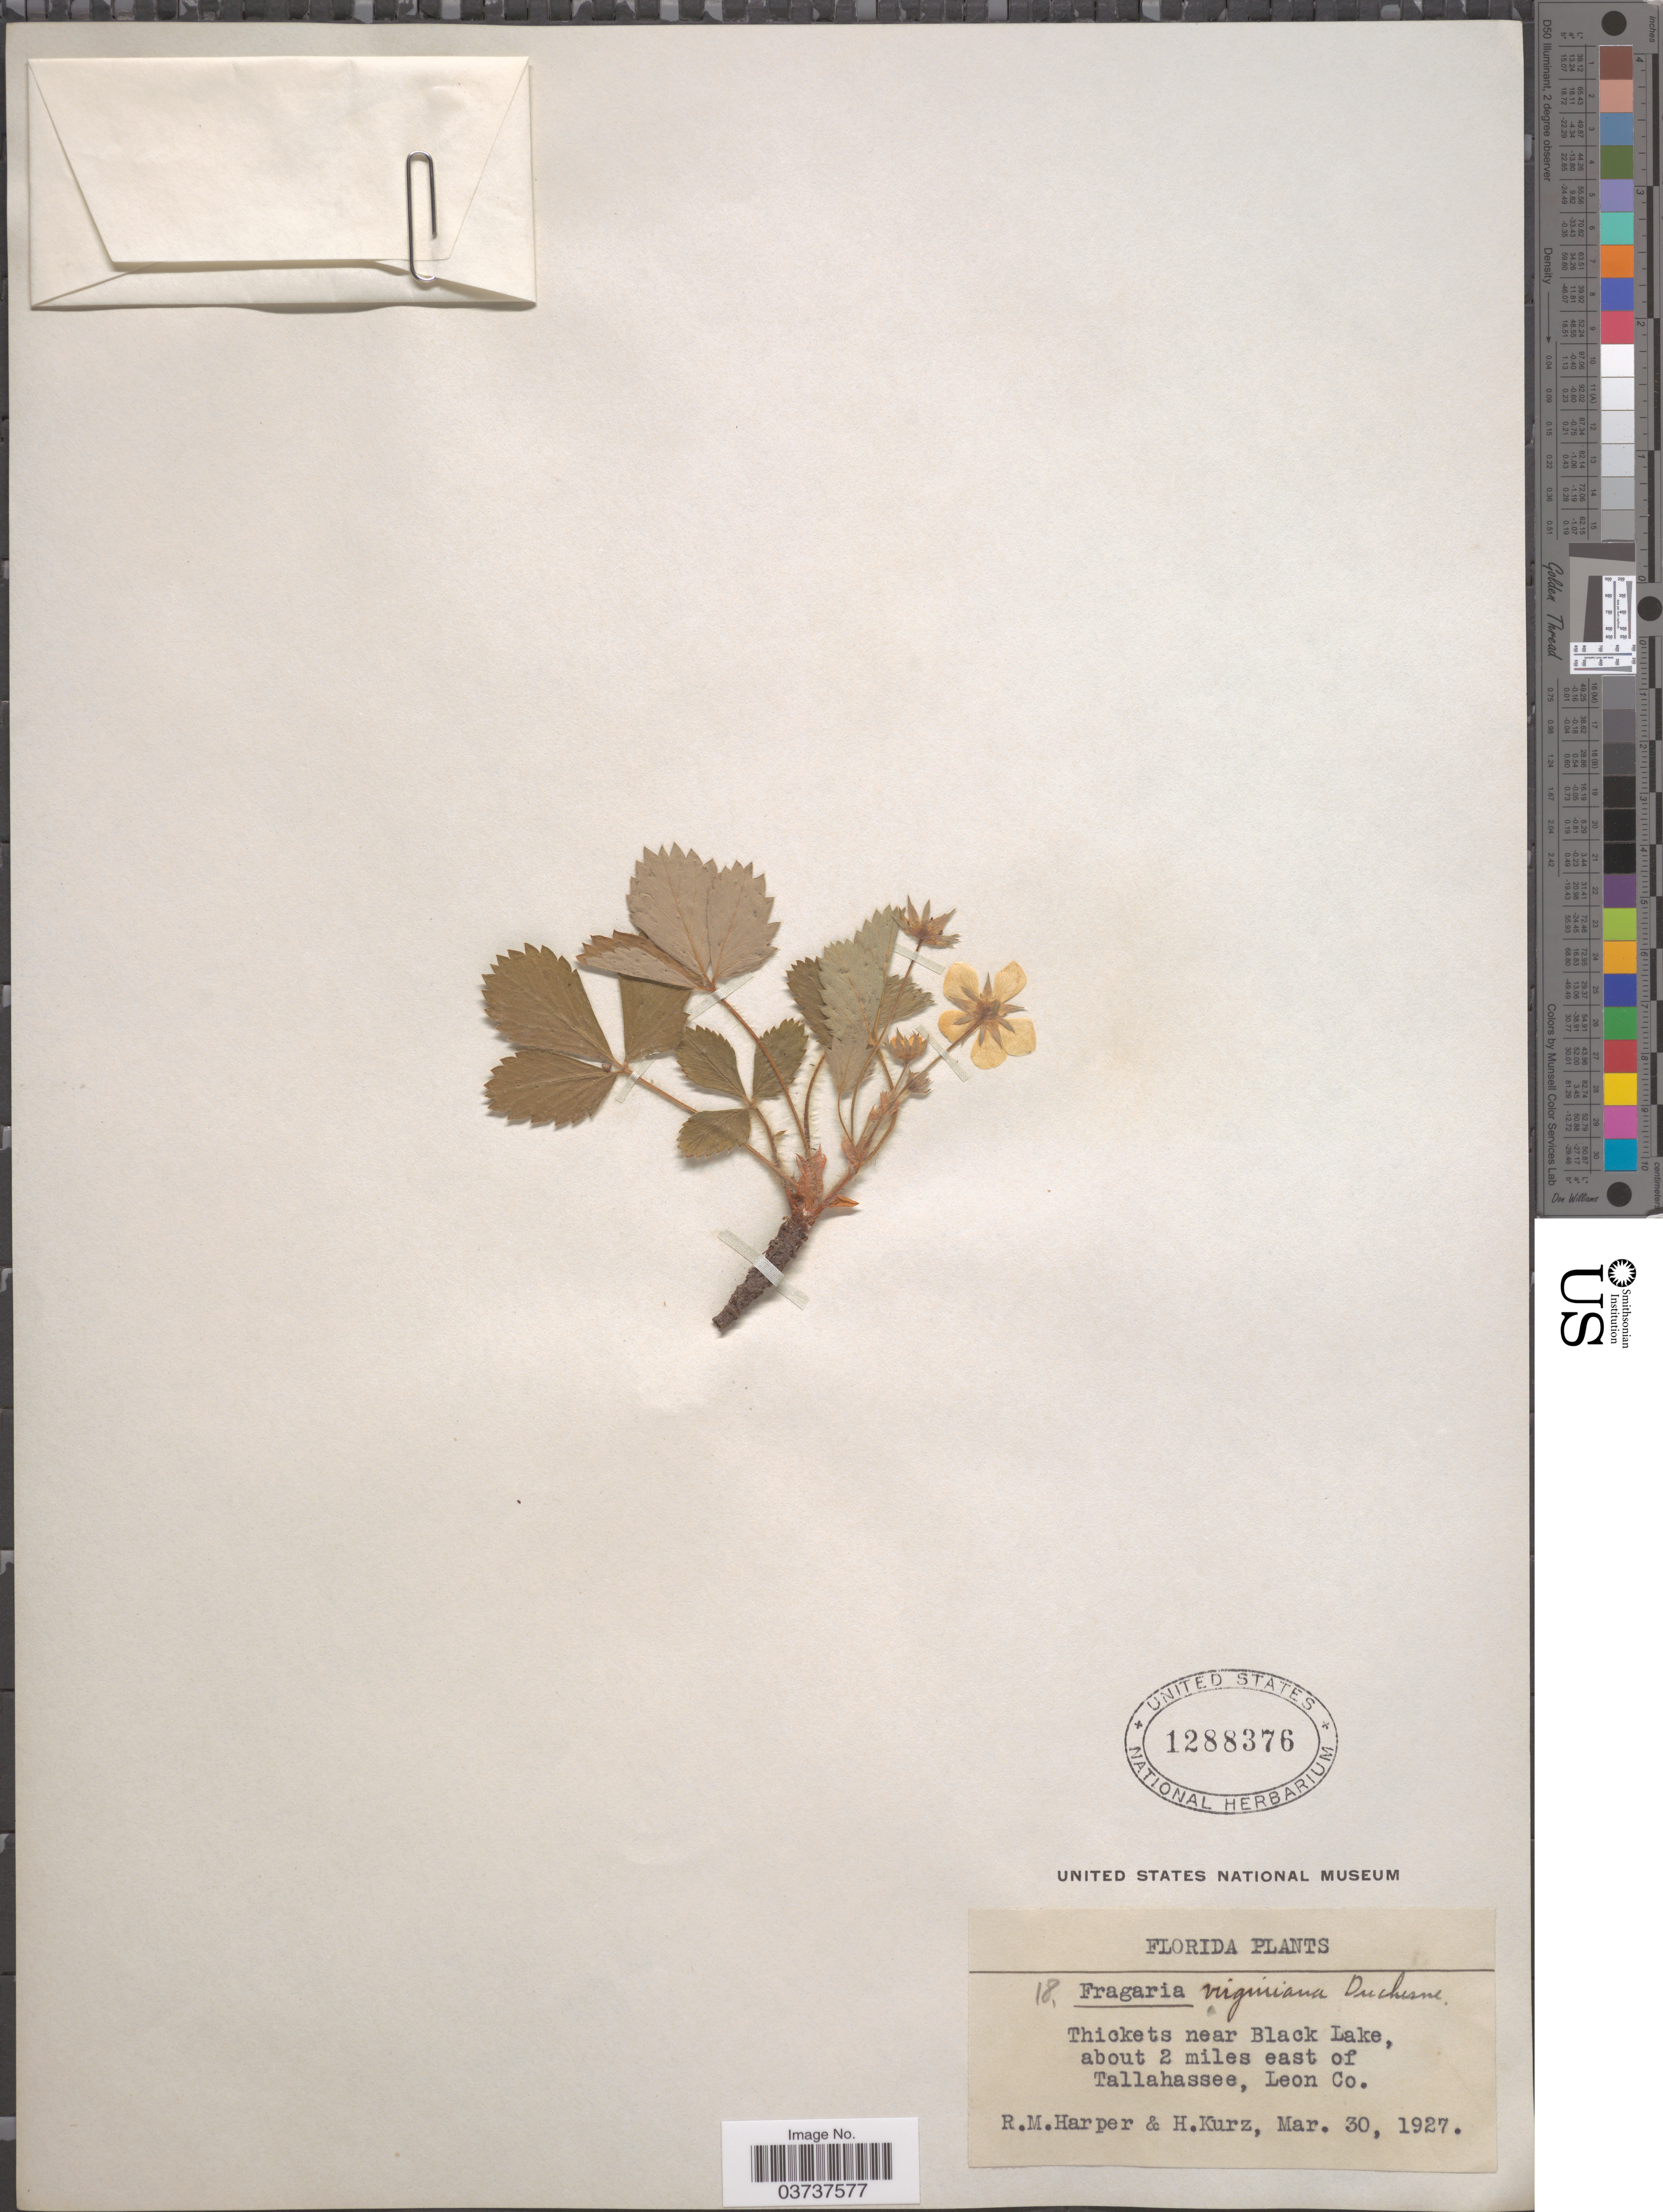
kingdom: Plantae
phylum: Tracheophyta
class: Magnoliopsida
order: Rosales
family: Rosaceae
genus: Fragaria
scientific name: Fragaria virginiana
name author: Mill.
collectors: R. Harper & H. Kurz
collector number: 18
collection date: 1927-03-30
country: United States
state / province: Florida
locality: Near Black Lake, about 2 miles east of Tallahassee, Leon Co.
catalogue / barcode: US 1288376